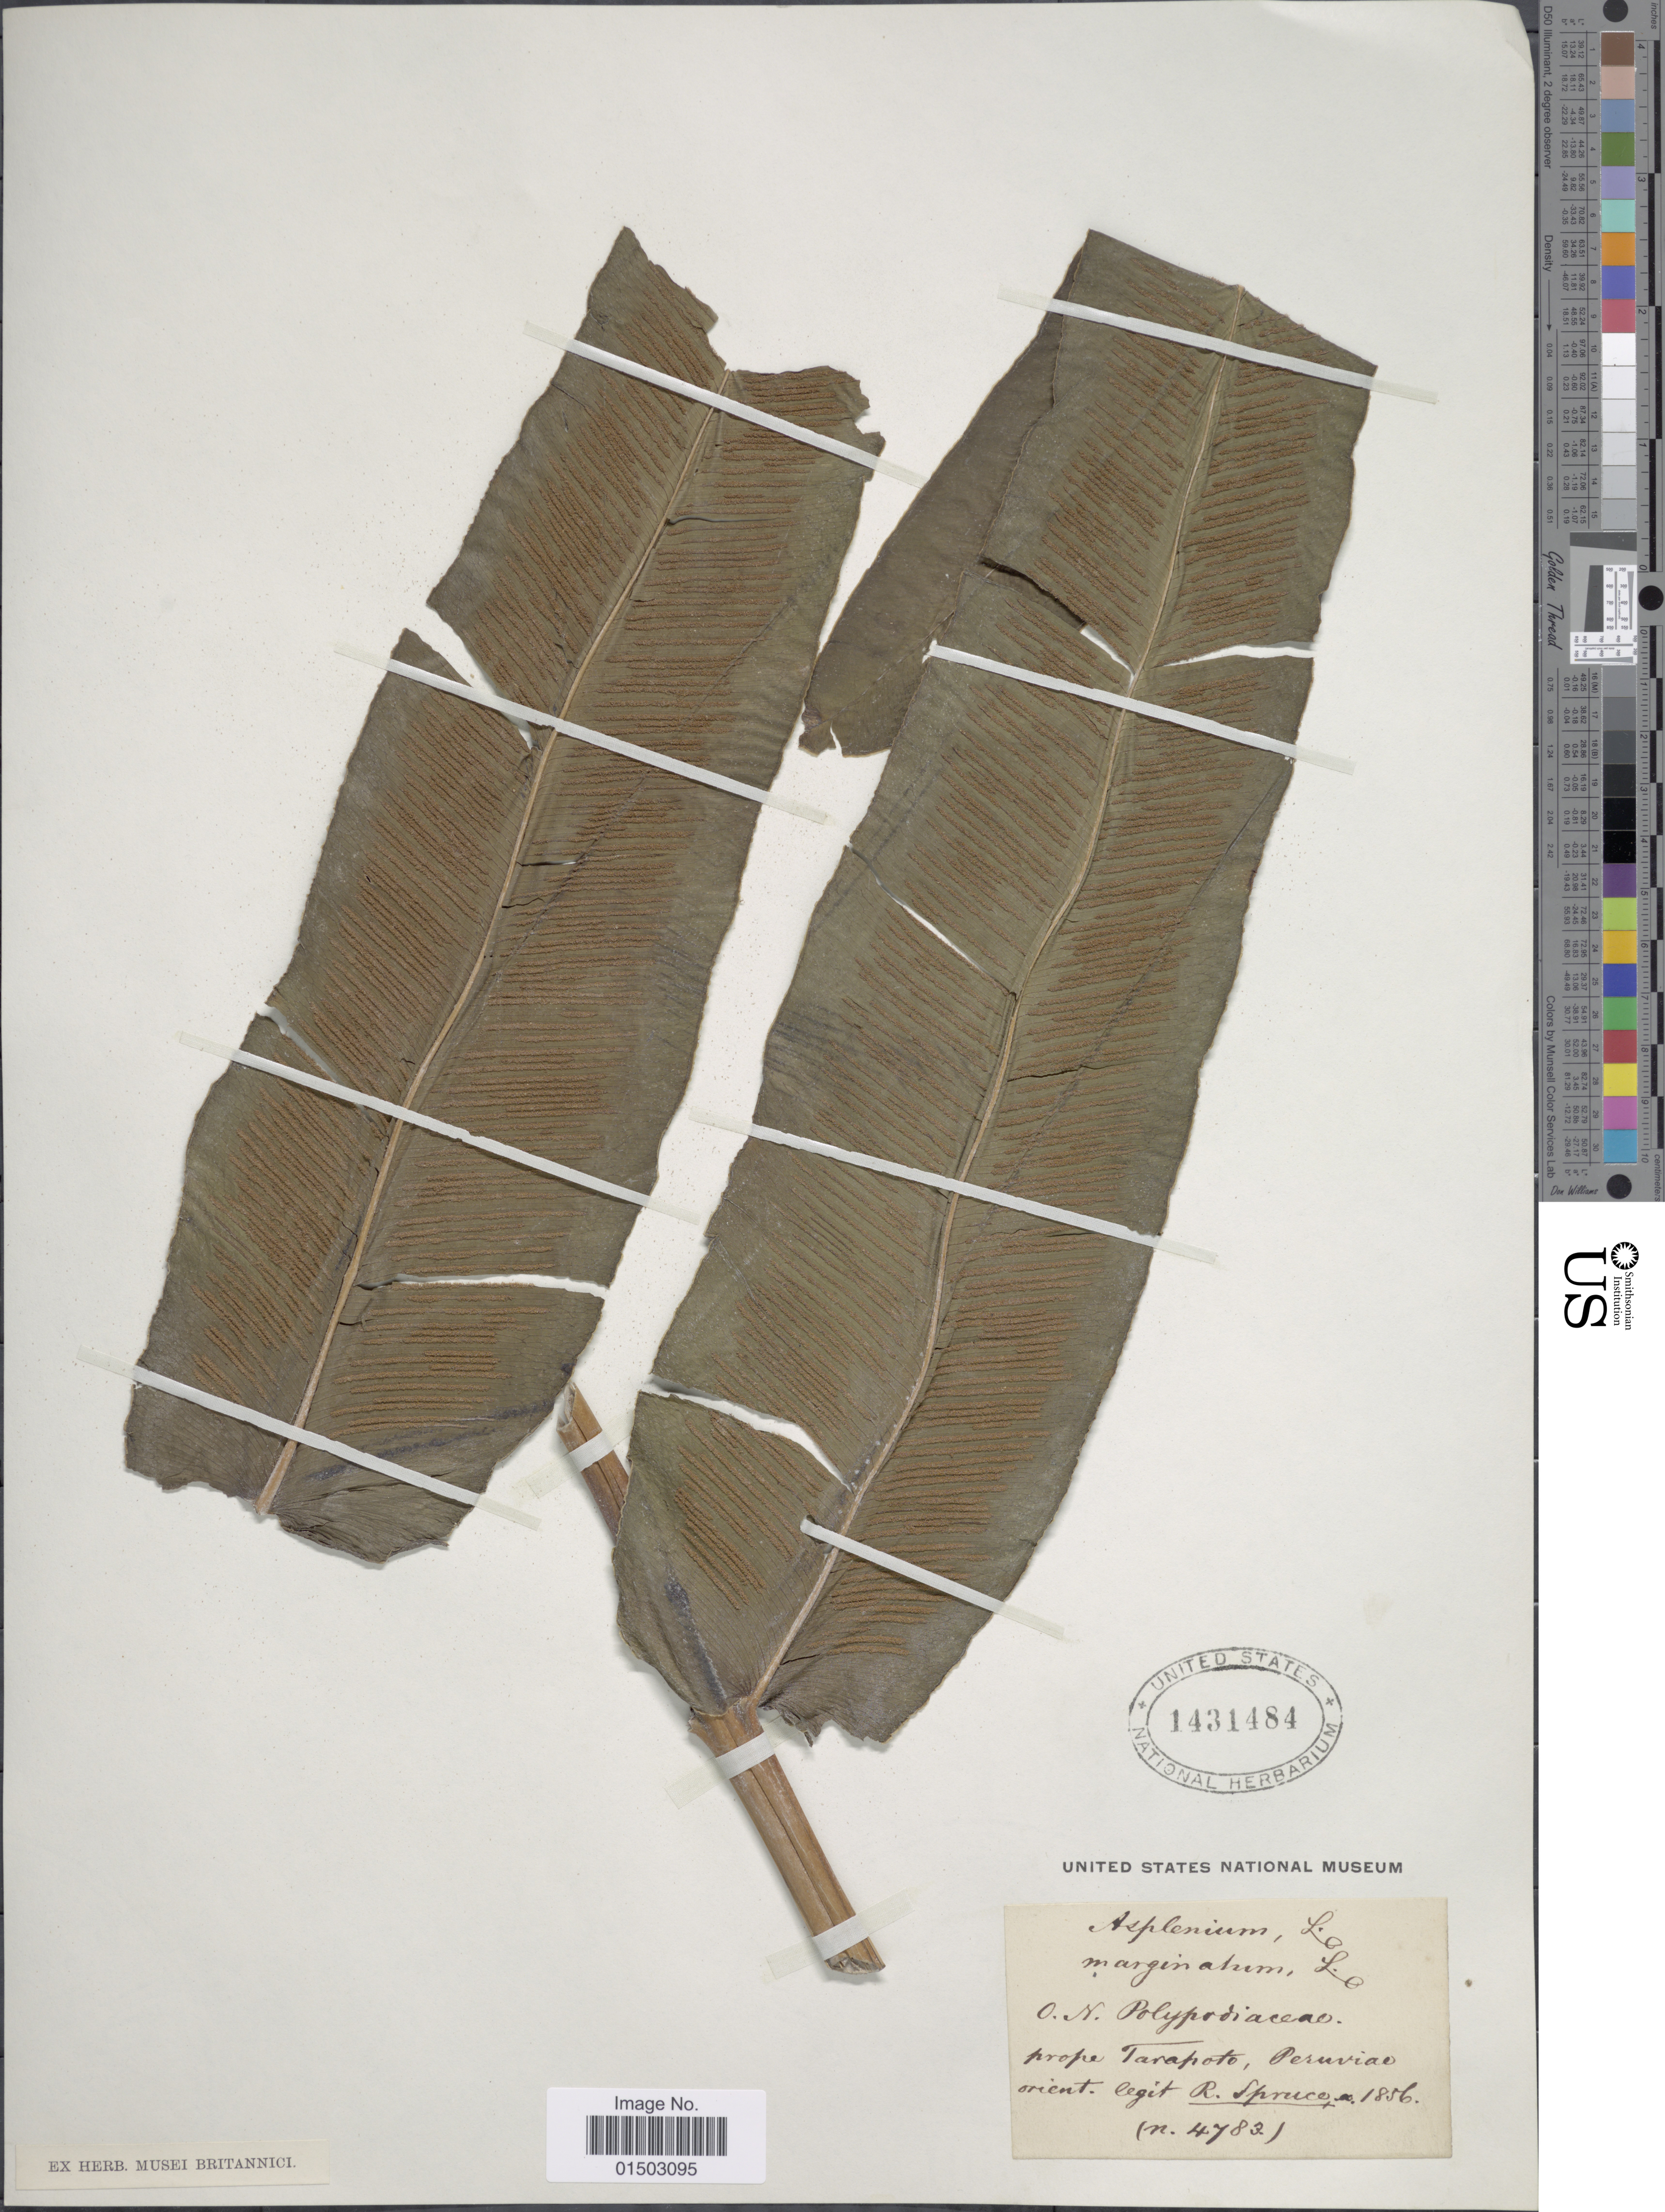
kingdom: Plantae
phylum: Tracheophyta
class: Polypodiopsida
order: Polypodiales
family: Hemidictyaceae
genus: Hemidictyum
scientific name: Hemidictyum marginatum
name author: (L.) C. Presl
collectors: R. Spruce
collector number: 4783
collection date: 1856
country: Peru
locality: Prope Tarapoto, Peruviae orient.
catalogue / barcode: US 1431484